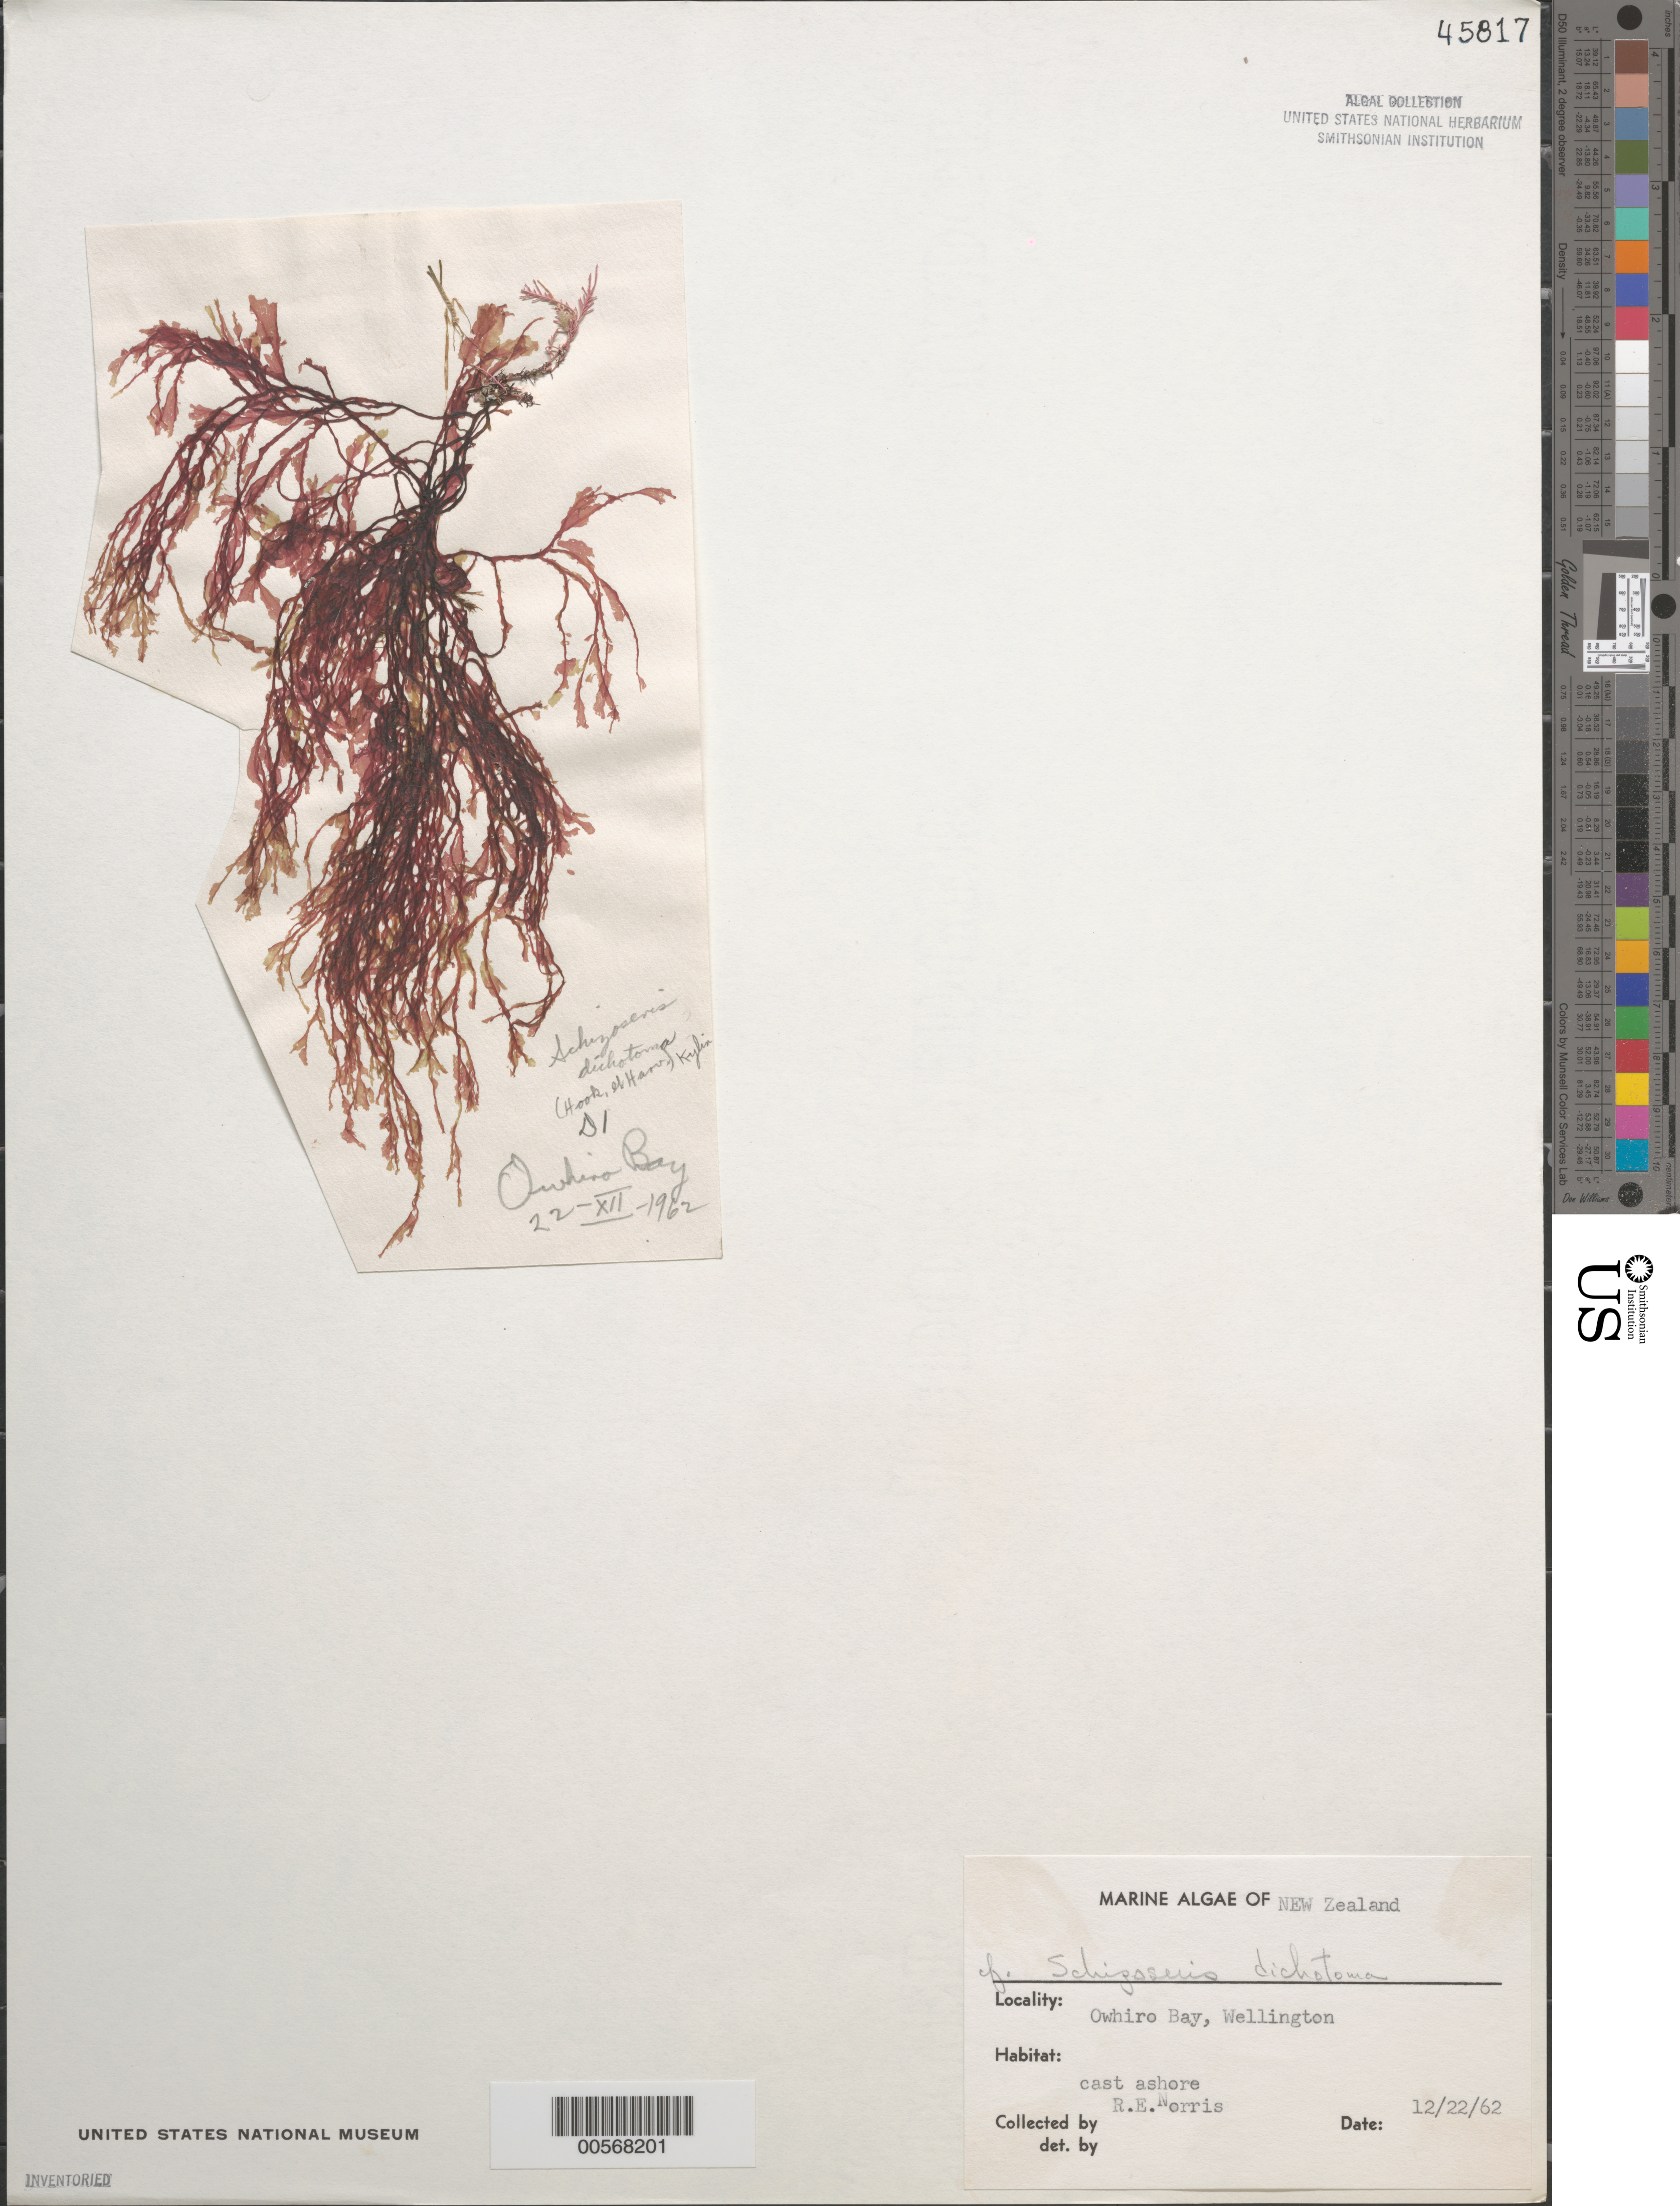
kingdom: Plantae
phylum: Rhodophyta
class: Florideophyceae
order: Ceramiales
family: Delesseriaceae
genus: Schizoseris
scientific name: Schizoseris dichotoma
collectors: R. E. Norris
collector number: D1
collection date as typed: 22 Dec 1962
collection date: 1962-12-22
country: New Zealand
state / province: Wellington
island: North Island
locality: Owhiro Bay, Wellington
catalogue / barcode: US 45817